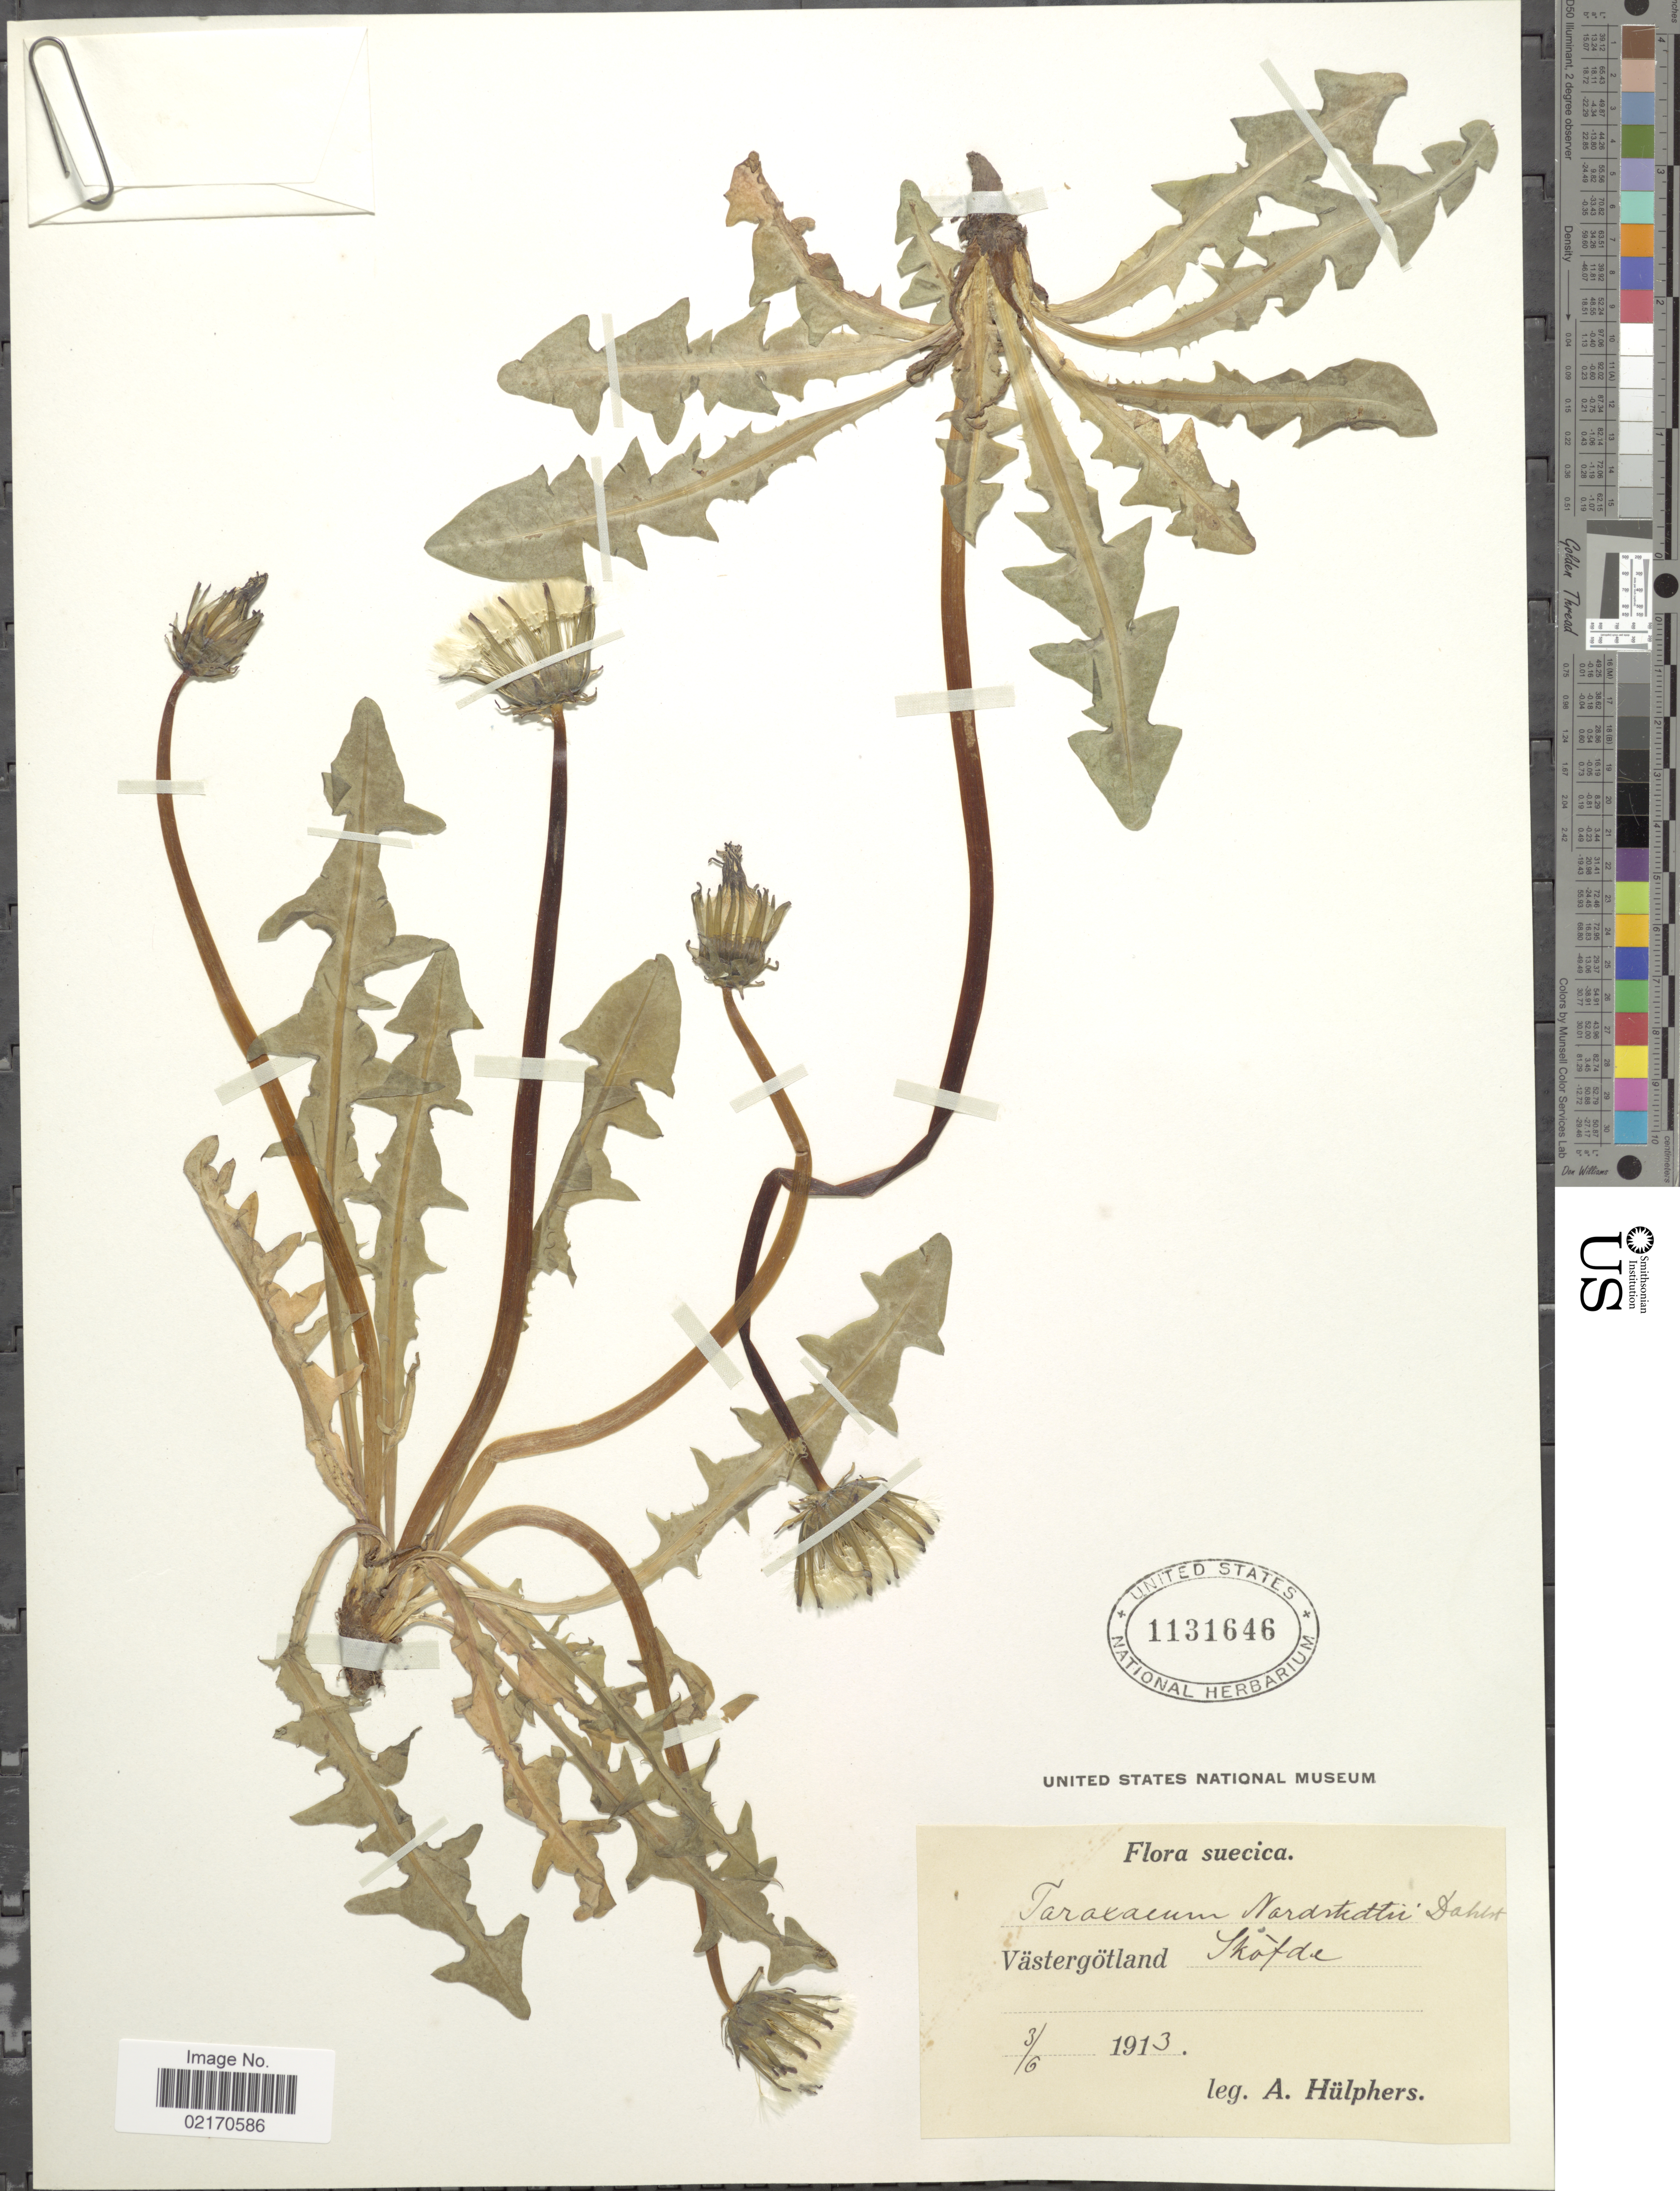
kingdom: Plantae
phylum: Tracheophyta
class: Magnoliopsida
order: Asterales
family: Asteraceae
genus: Taraxacum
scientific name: Taraxacum nordstedtii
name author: Dahlst.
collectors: A. Hülphers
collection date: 1913-06-03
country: Sweden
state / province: Västra Götaland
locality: Suecica, Vastergotland, Skofde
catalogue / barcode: US 1131646